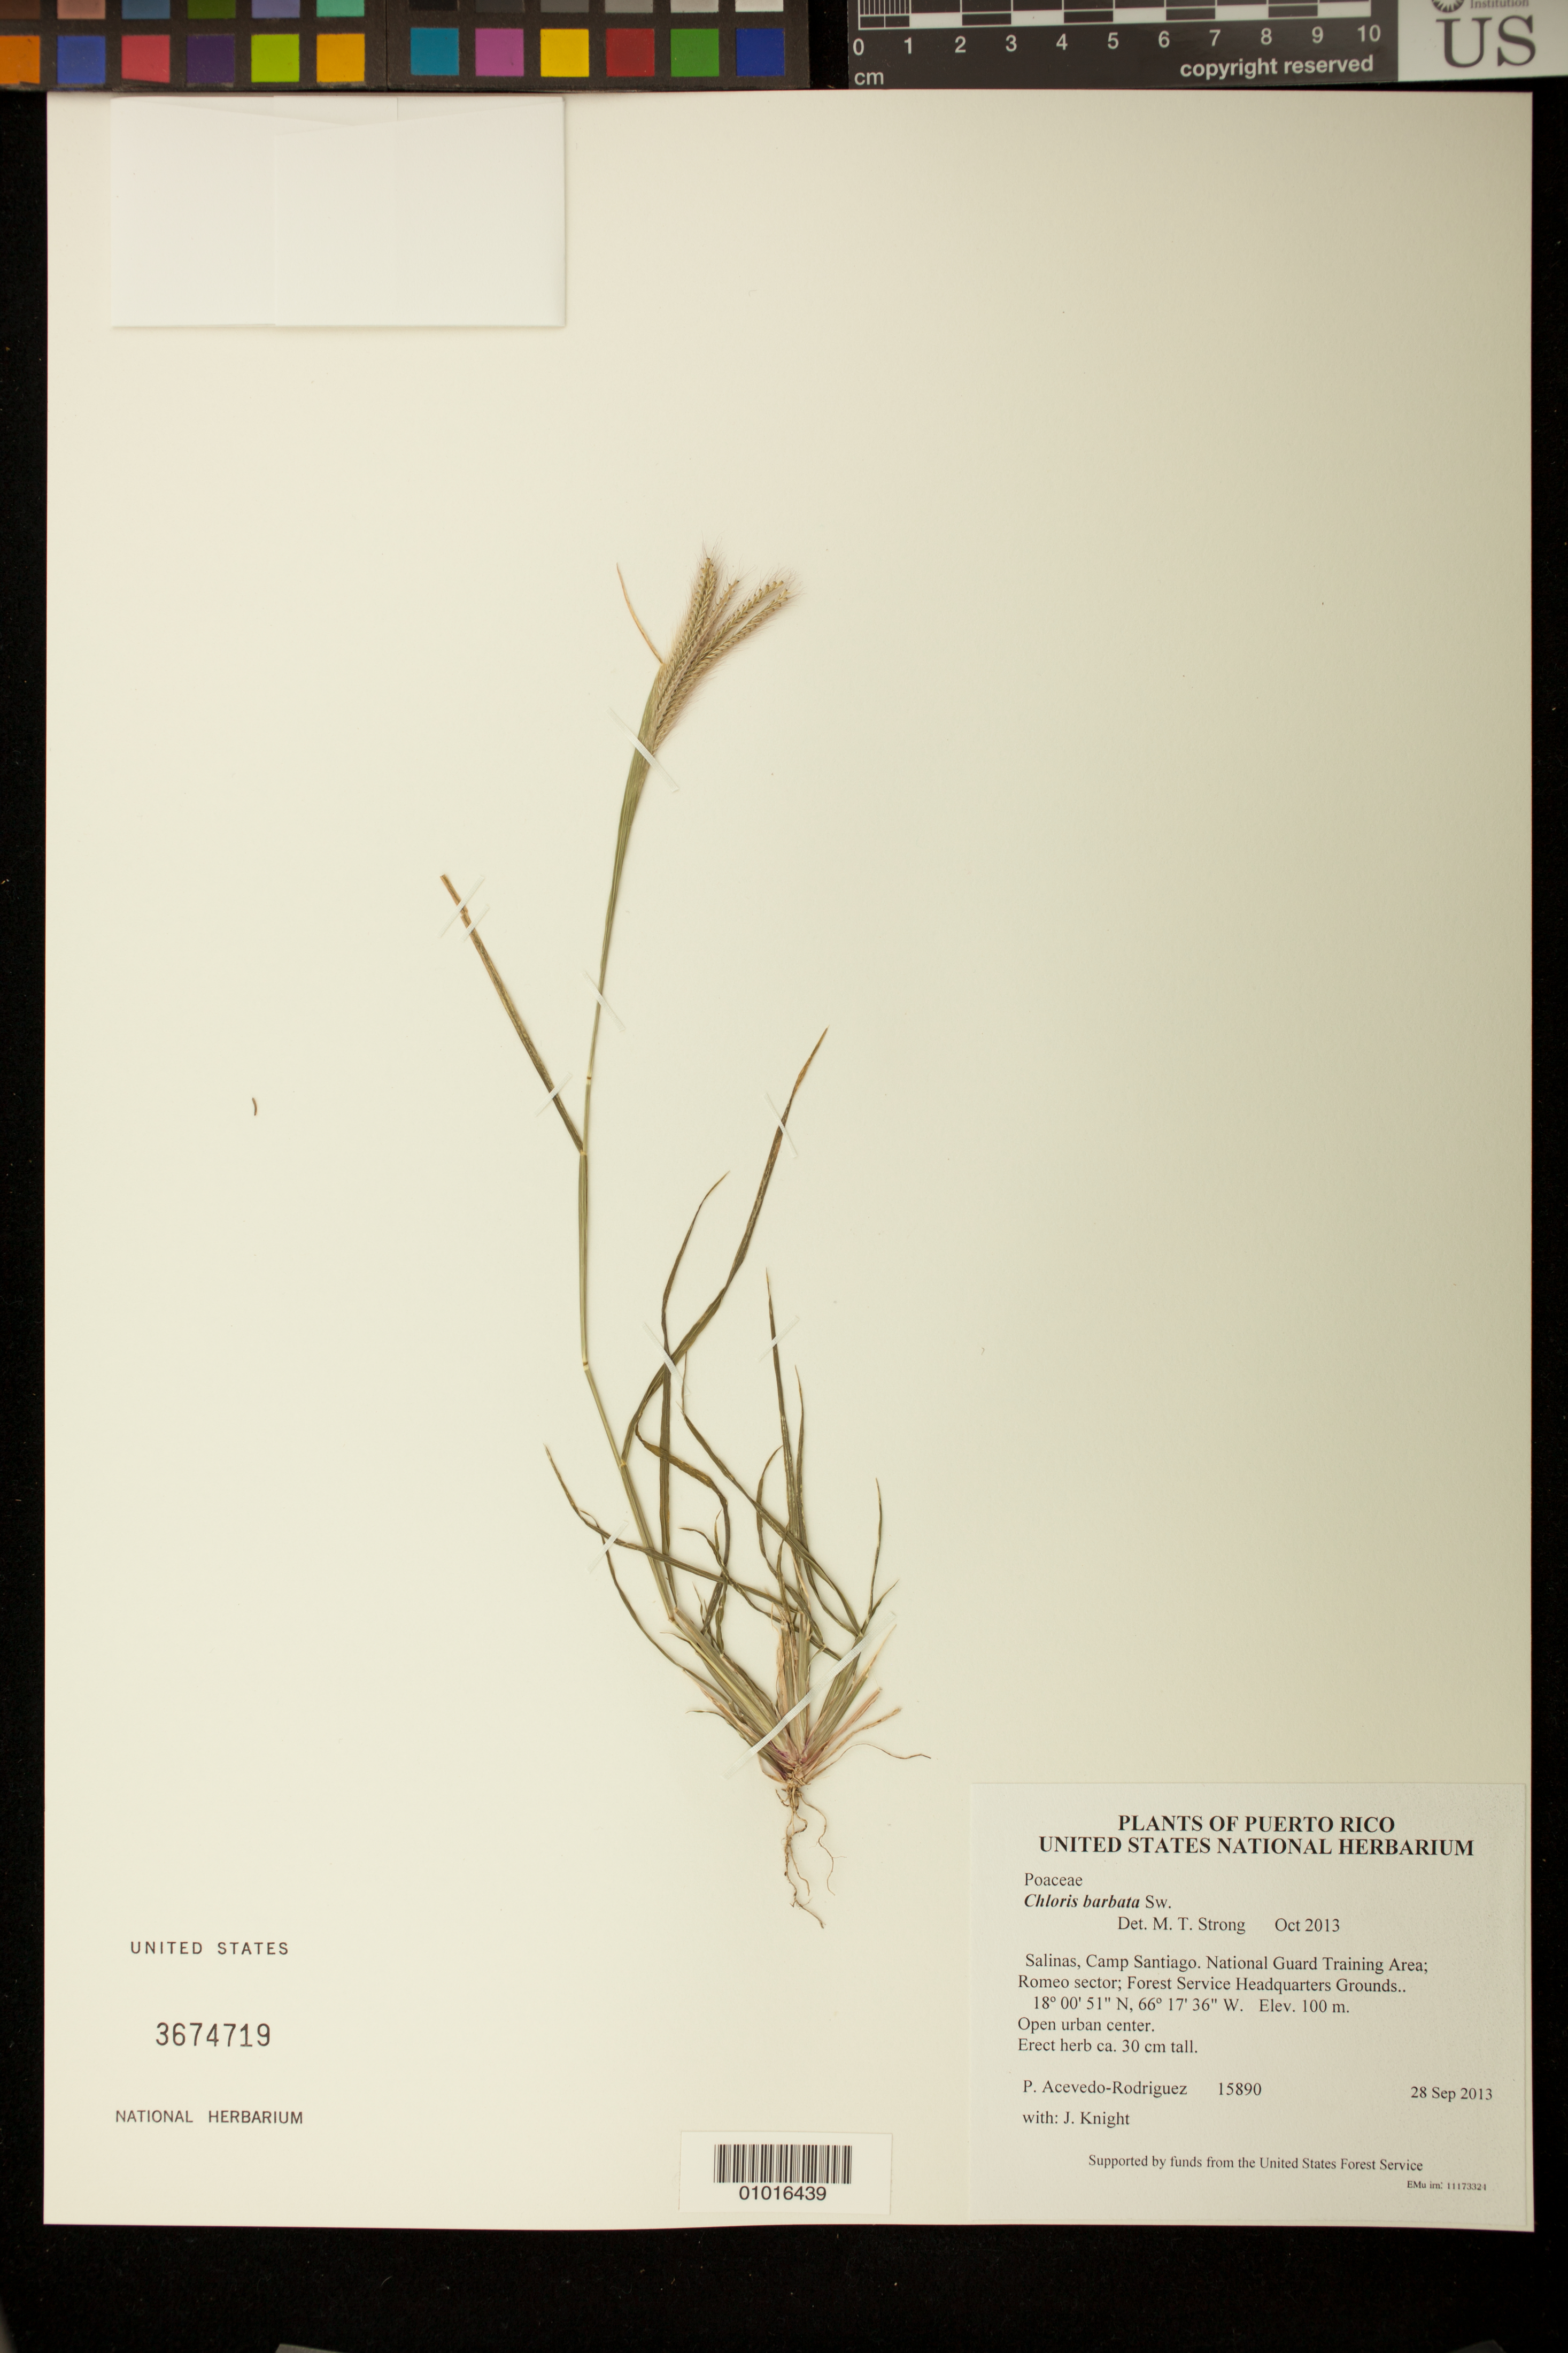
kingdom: Plantae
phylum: Tracheophyta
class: Liliopsida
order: Poales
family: Poaceae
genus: Chloris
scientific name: Chloris barbata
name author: Sw.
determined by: Strong, M. T., (US), Smithsonian Institution - National Museum of Natural History (UNITED STATES)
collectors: P. Acevedo-Rodr. & J. Knight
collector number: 15890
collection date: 2013-09-28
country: Puerto Rico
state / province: Salinas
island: Puerto Rico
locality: Camp Santiago. National Guard Training Area; Romeo sector; Forest Service Headquarters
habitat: Open urban center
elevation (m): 100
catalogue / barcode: US 3674719